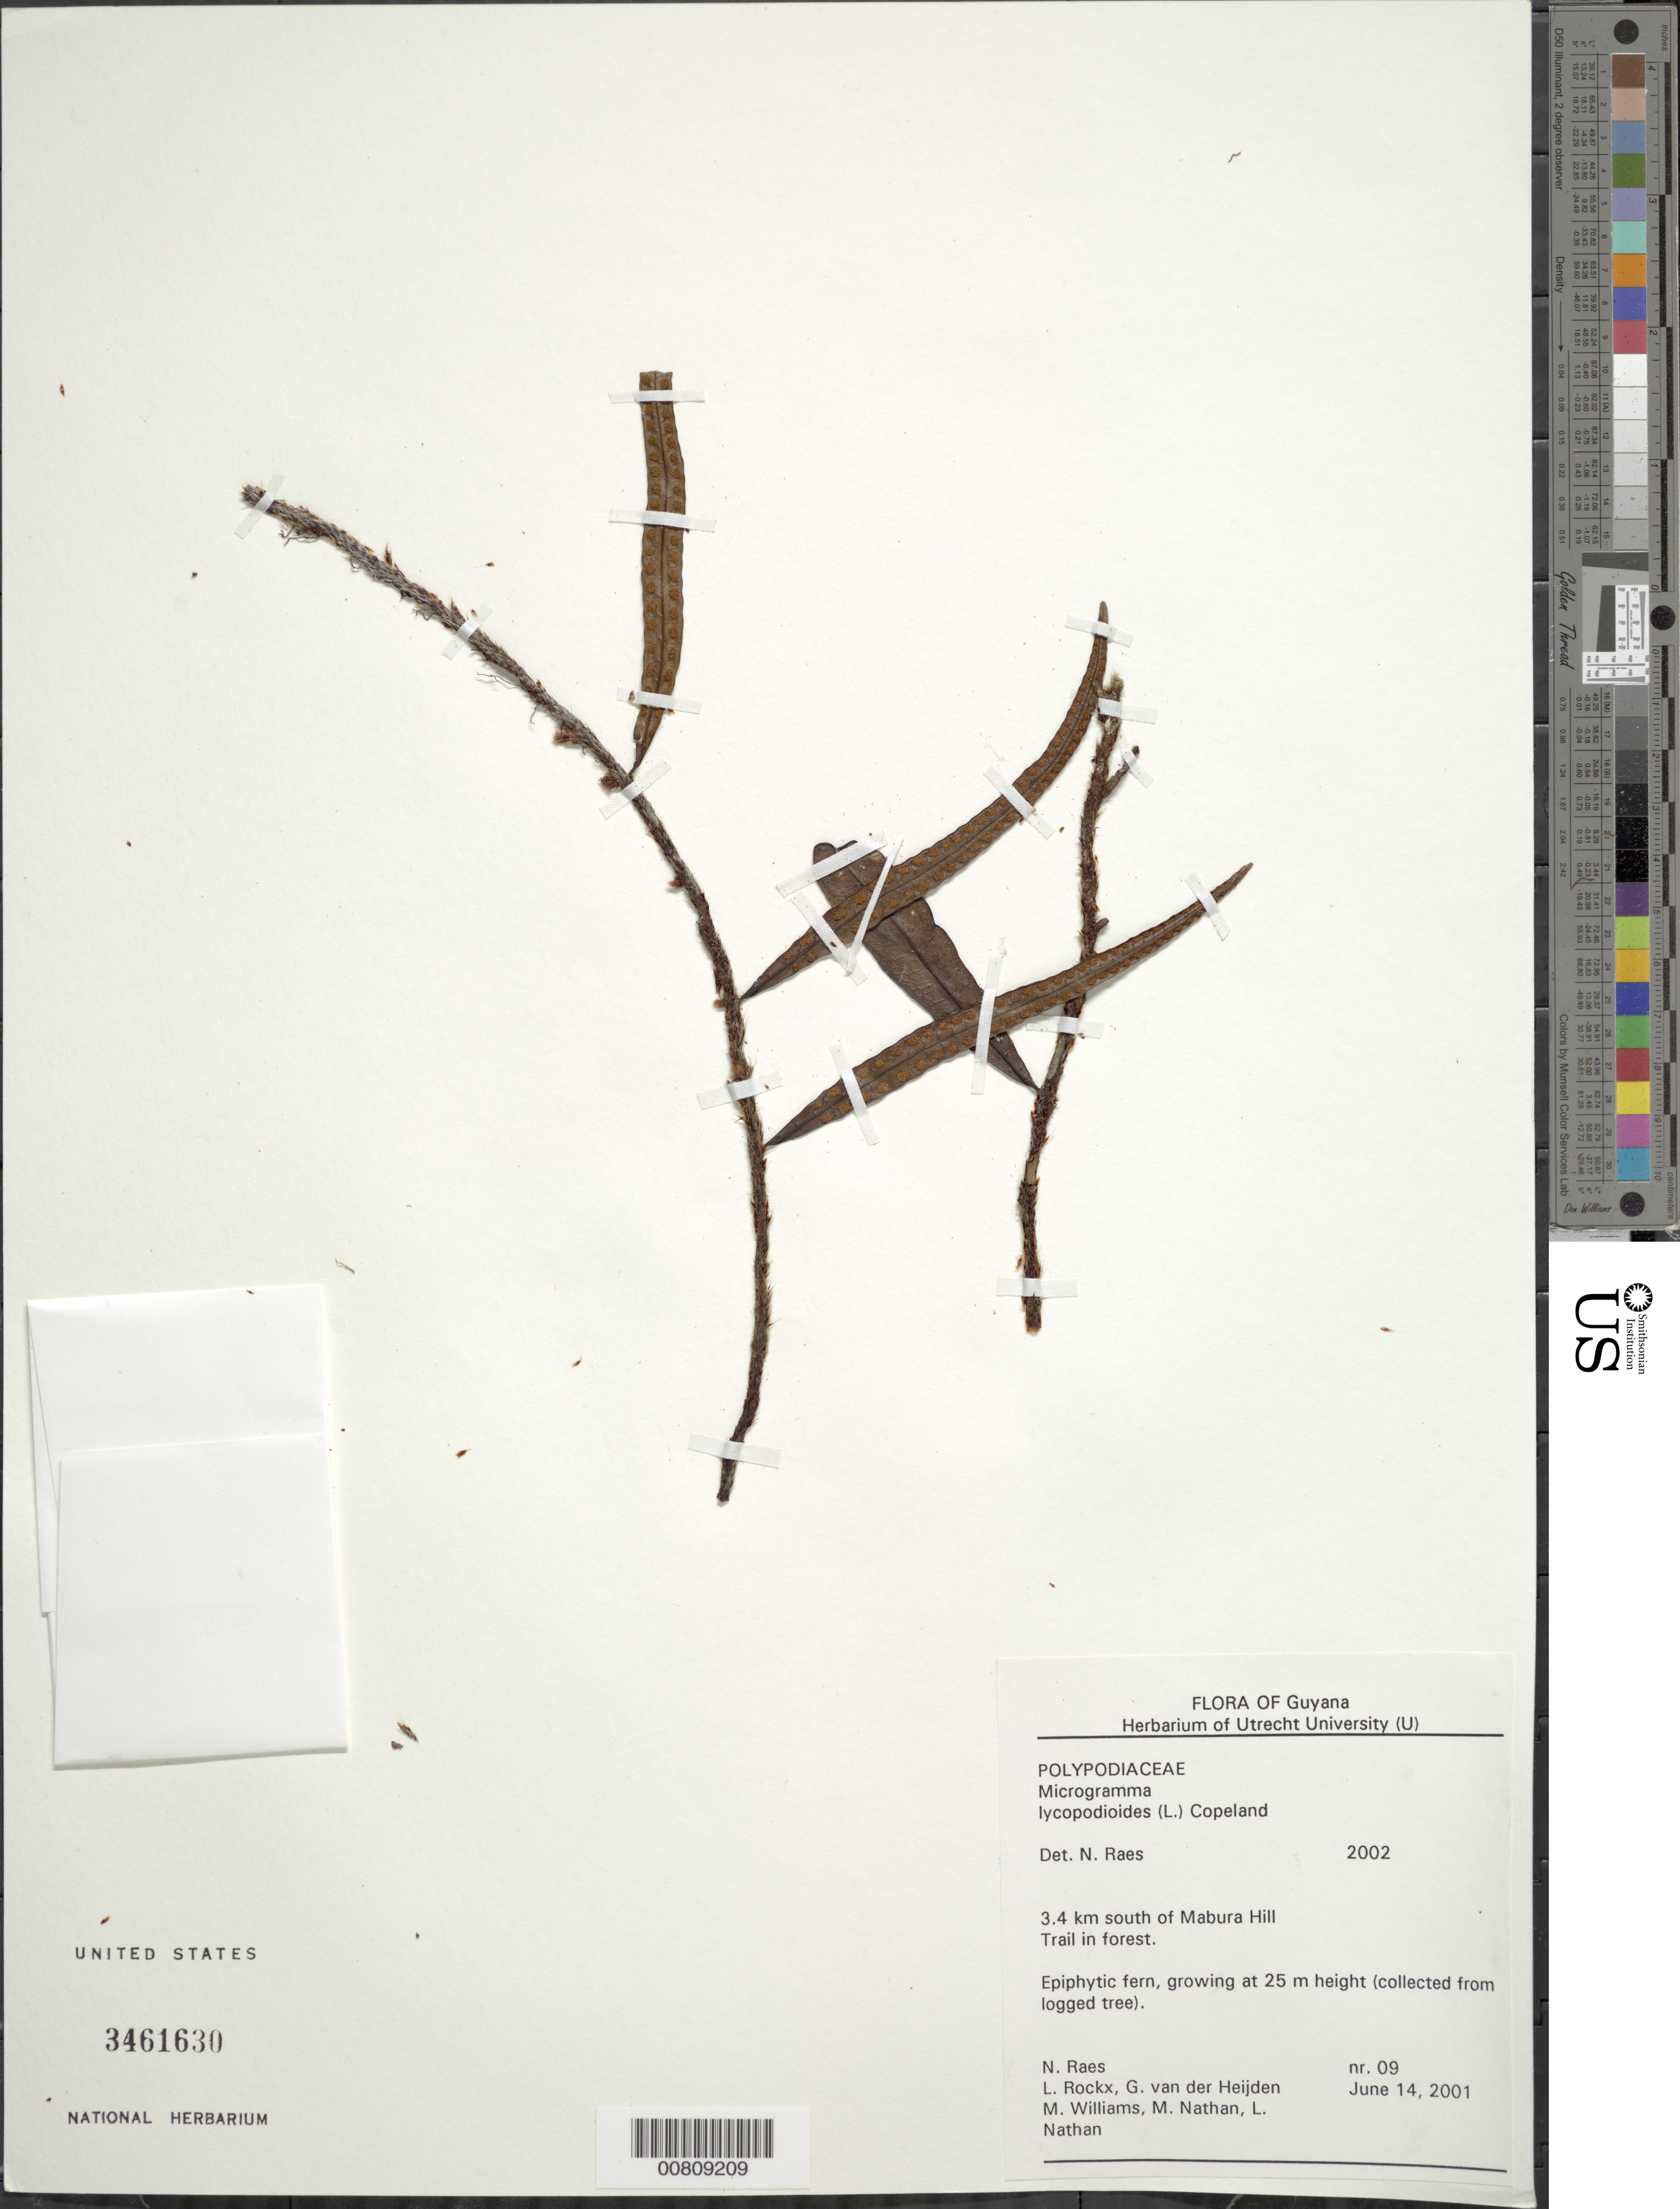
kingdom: Plantae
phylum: Tracheophyta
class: Polypodiopsida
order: Polypodiales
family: Polypodiaceae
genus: Microgramma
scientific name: Microgramma lycopodioides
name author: (L.) Copel.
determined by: Raes, N.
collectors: N. Raes, L. Rockx, G. van der Heijden, M. Williams, M. Nathan & L. Nathan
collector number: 9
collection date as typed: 14-Jun-01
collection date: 2001-06-14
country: Guyana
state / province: U. Demerara-Berbice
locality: Mabura Hill, 3.4 km S of; trail in forest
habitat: Trail in forest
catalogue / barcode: US 3461630